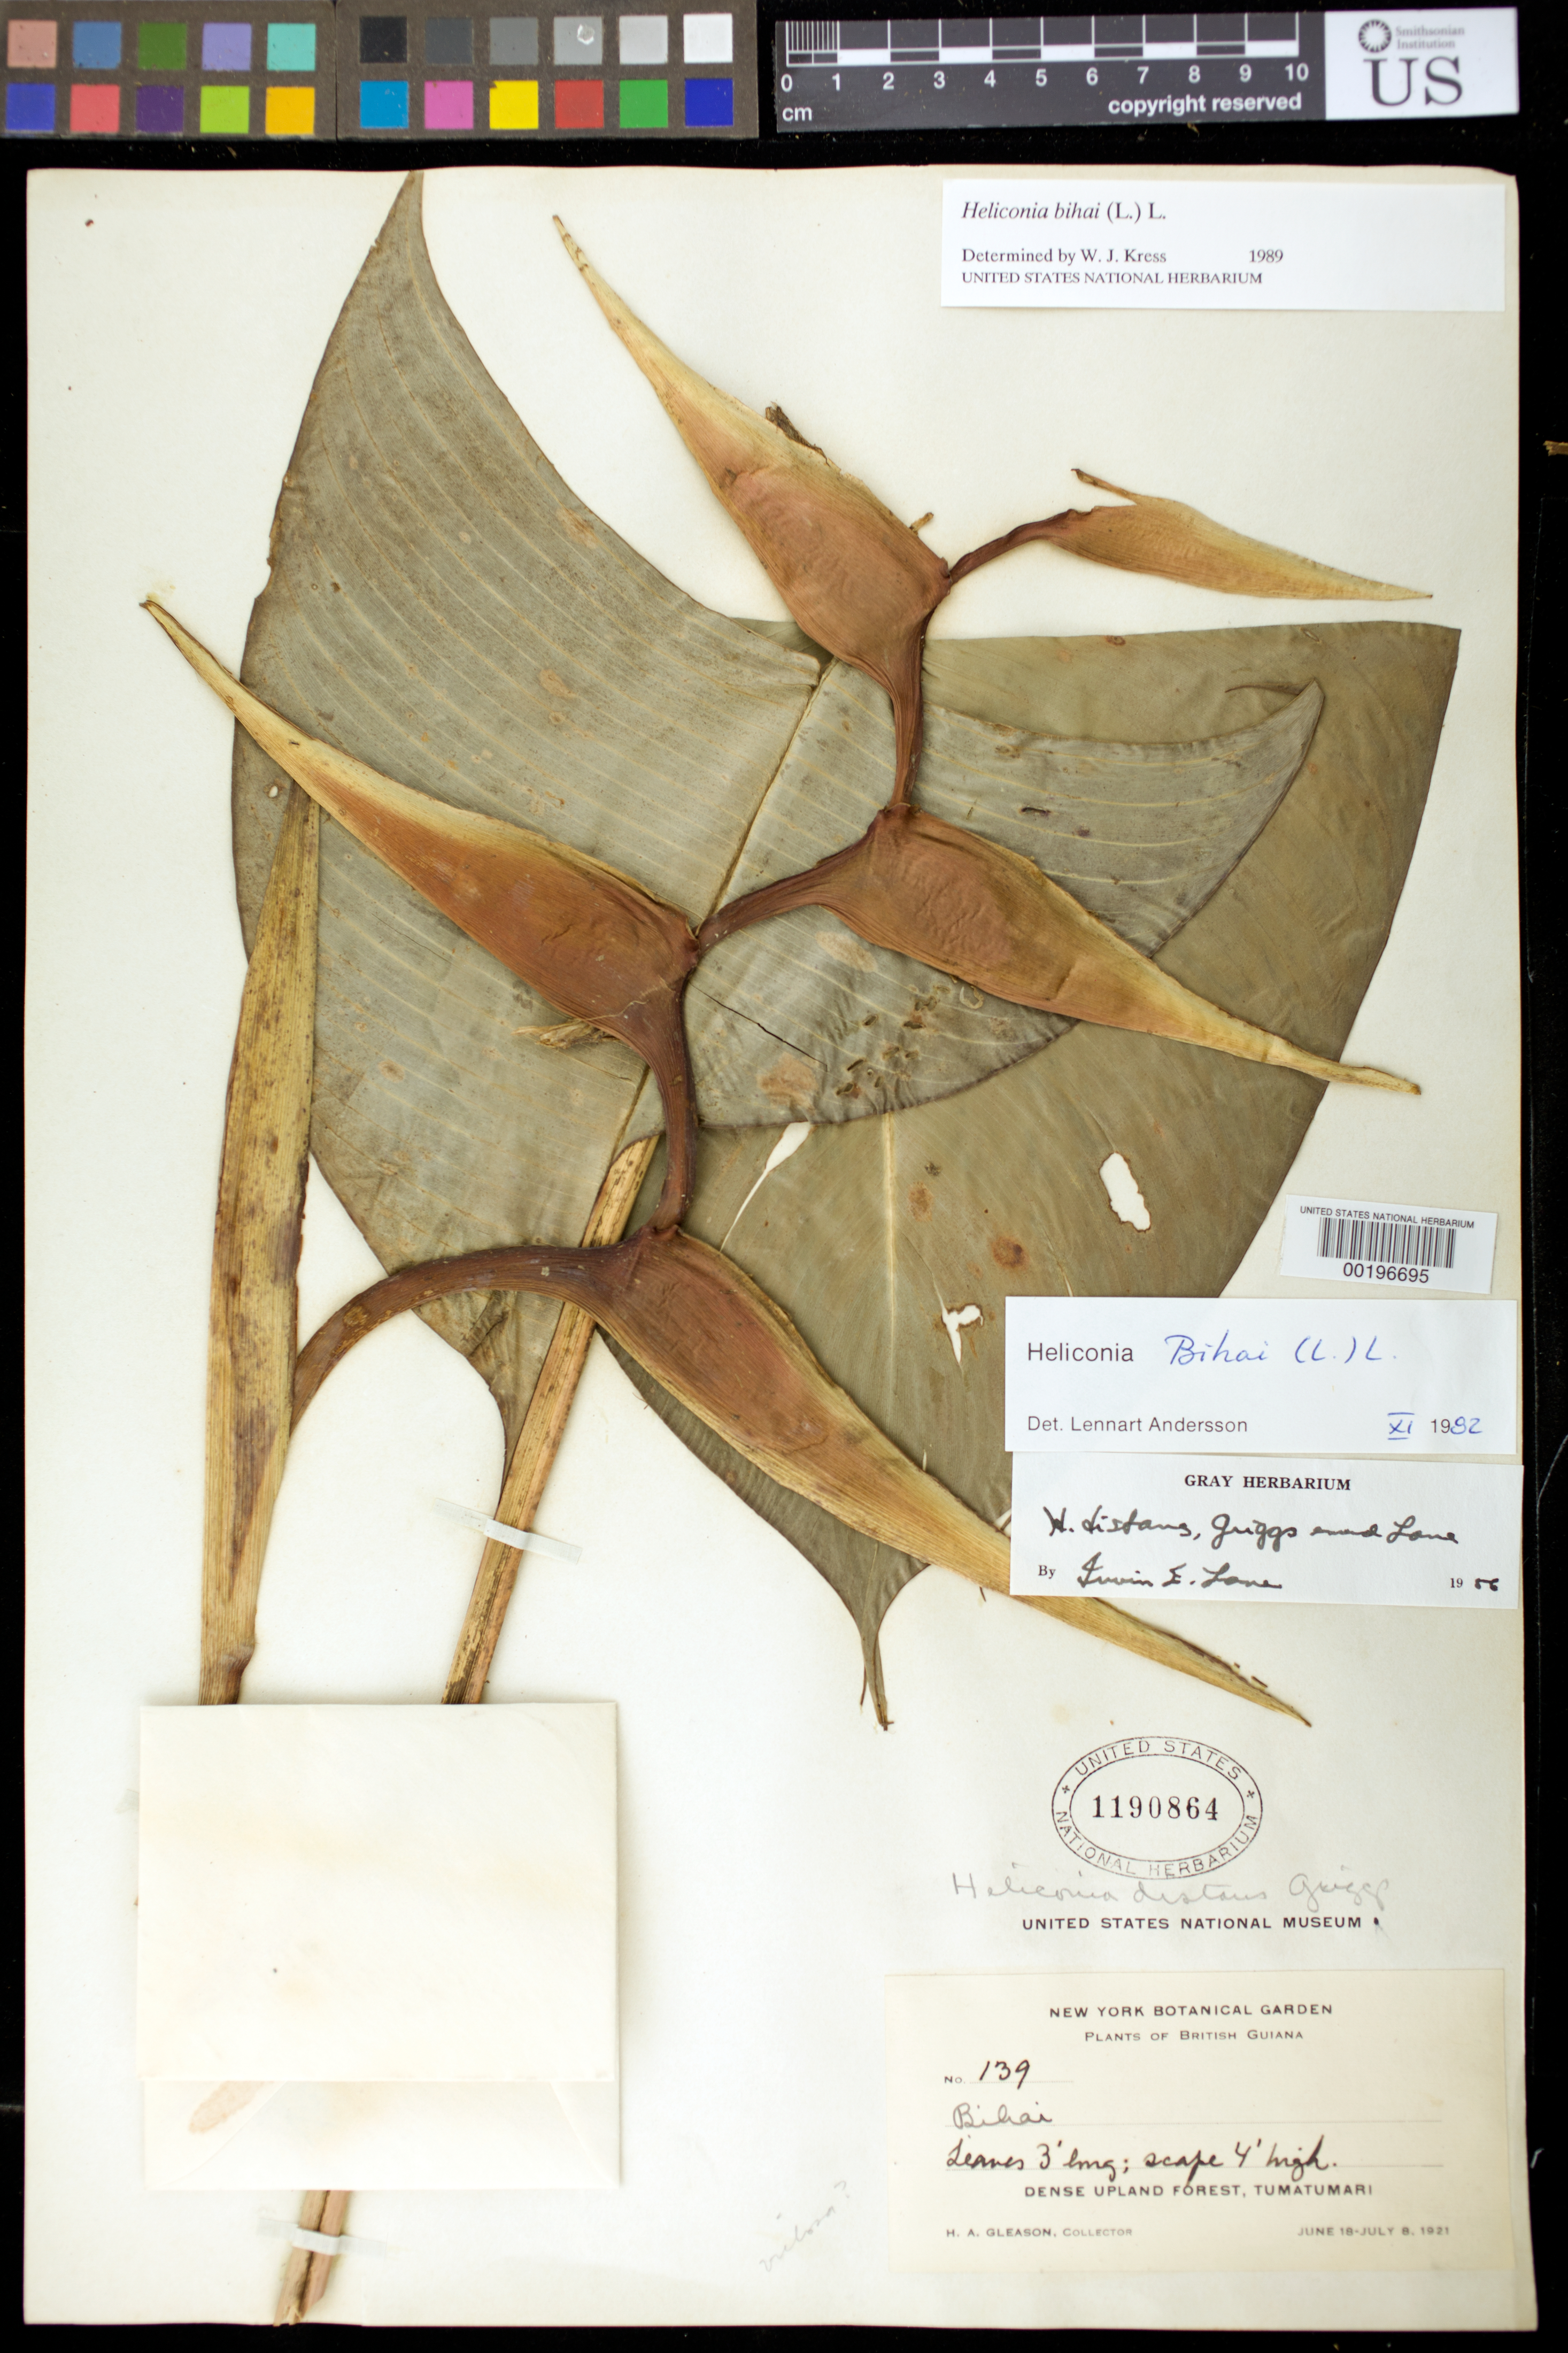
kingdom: Plantae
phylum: Tracheophyta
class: Liliopsida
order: Zingiberales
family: Heliconiaceae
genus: Heliconia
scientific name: Heliconia bihai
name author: (L.) L.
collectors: H. A. Gleason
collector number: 139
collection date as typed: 18 Jun 1921 to 08 Jul 1921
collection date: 1921-06-18/1921-07-08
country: Guyana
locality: Tumatumari, dense upland forest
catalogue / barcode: US 1190864